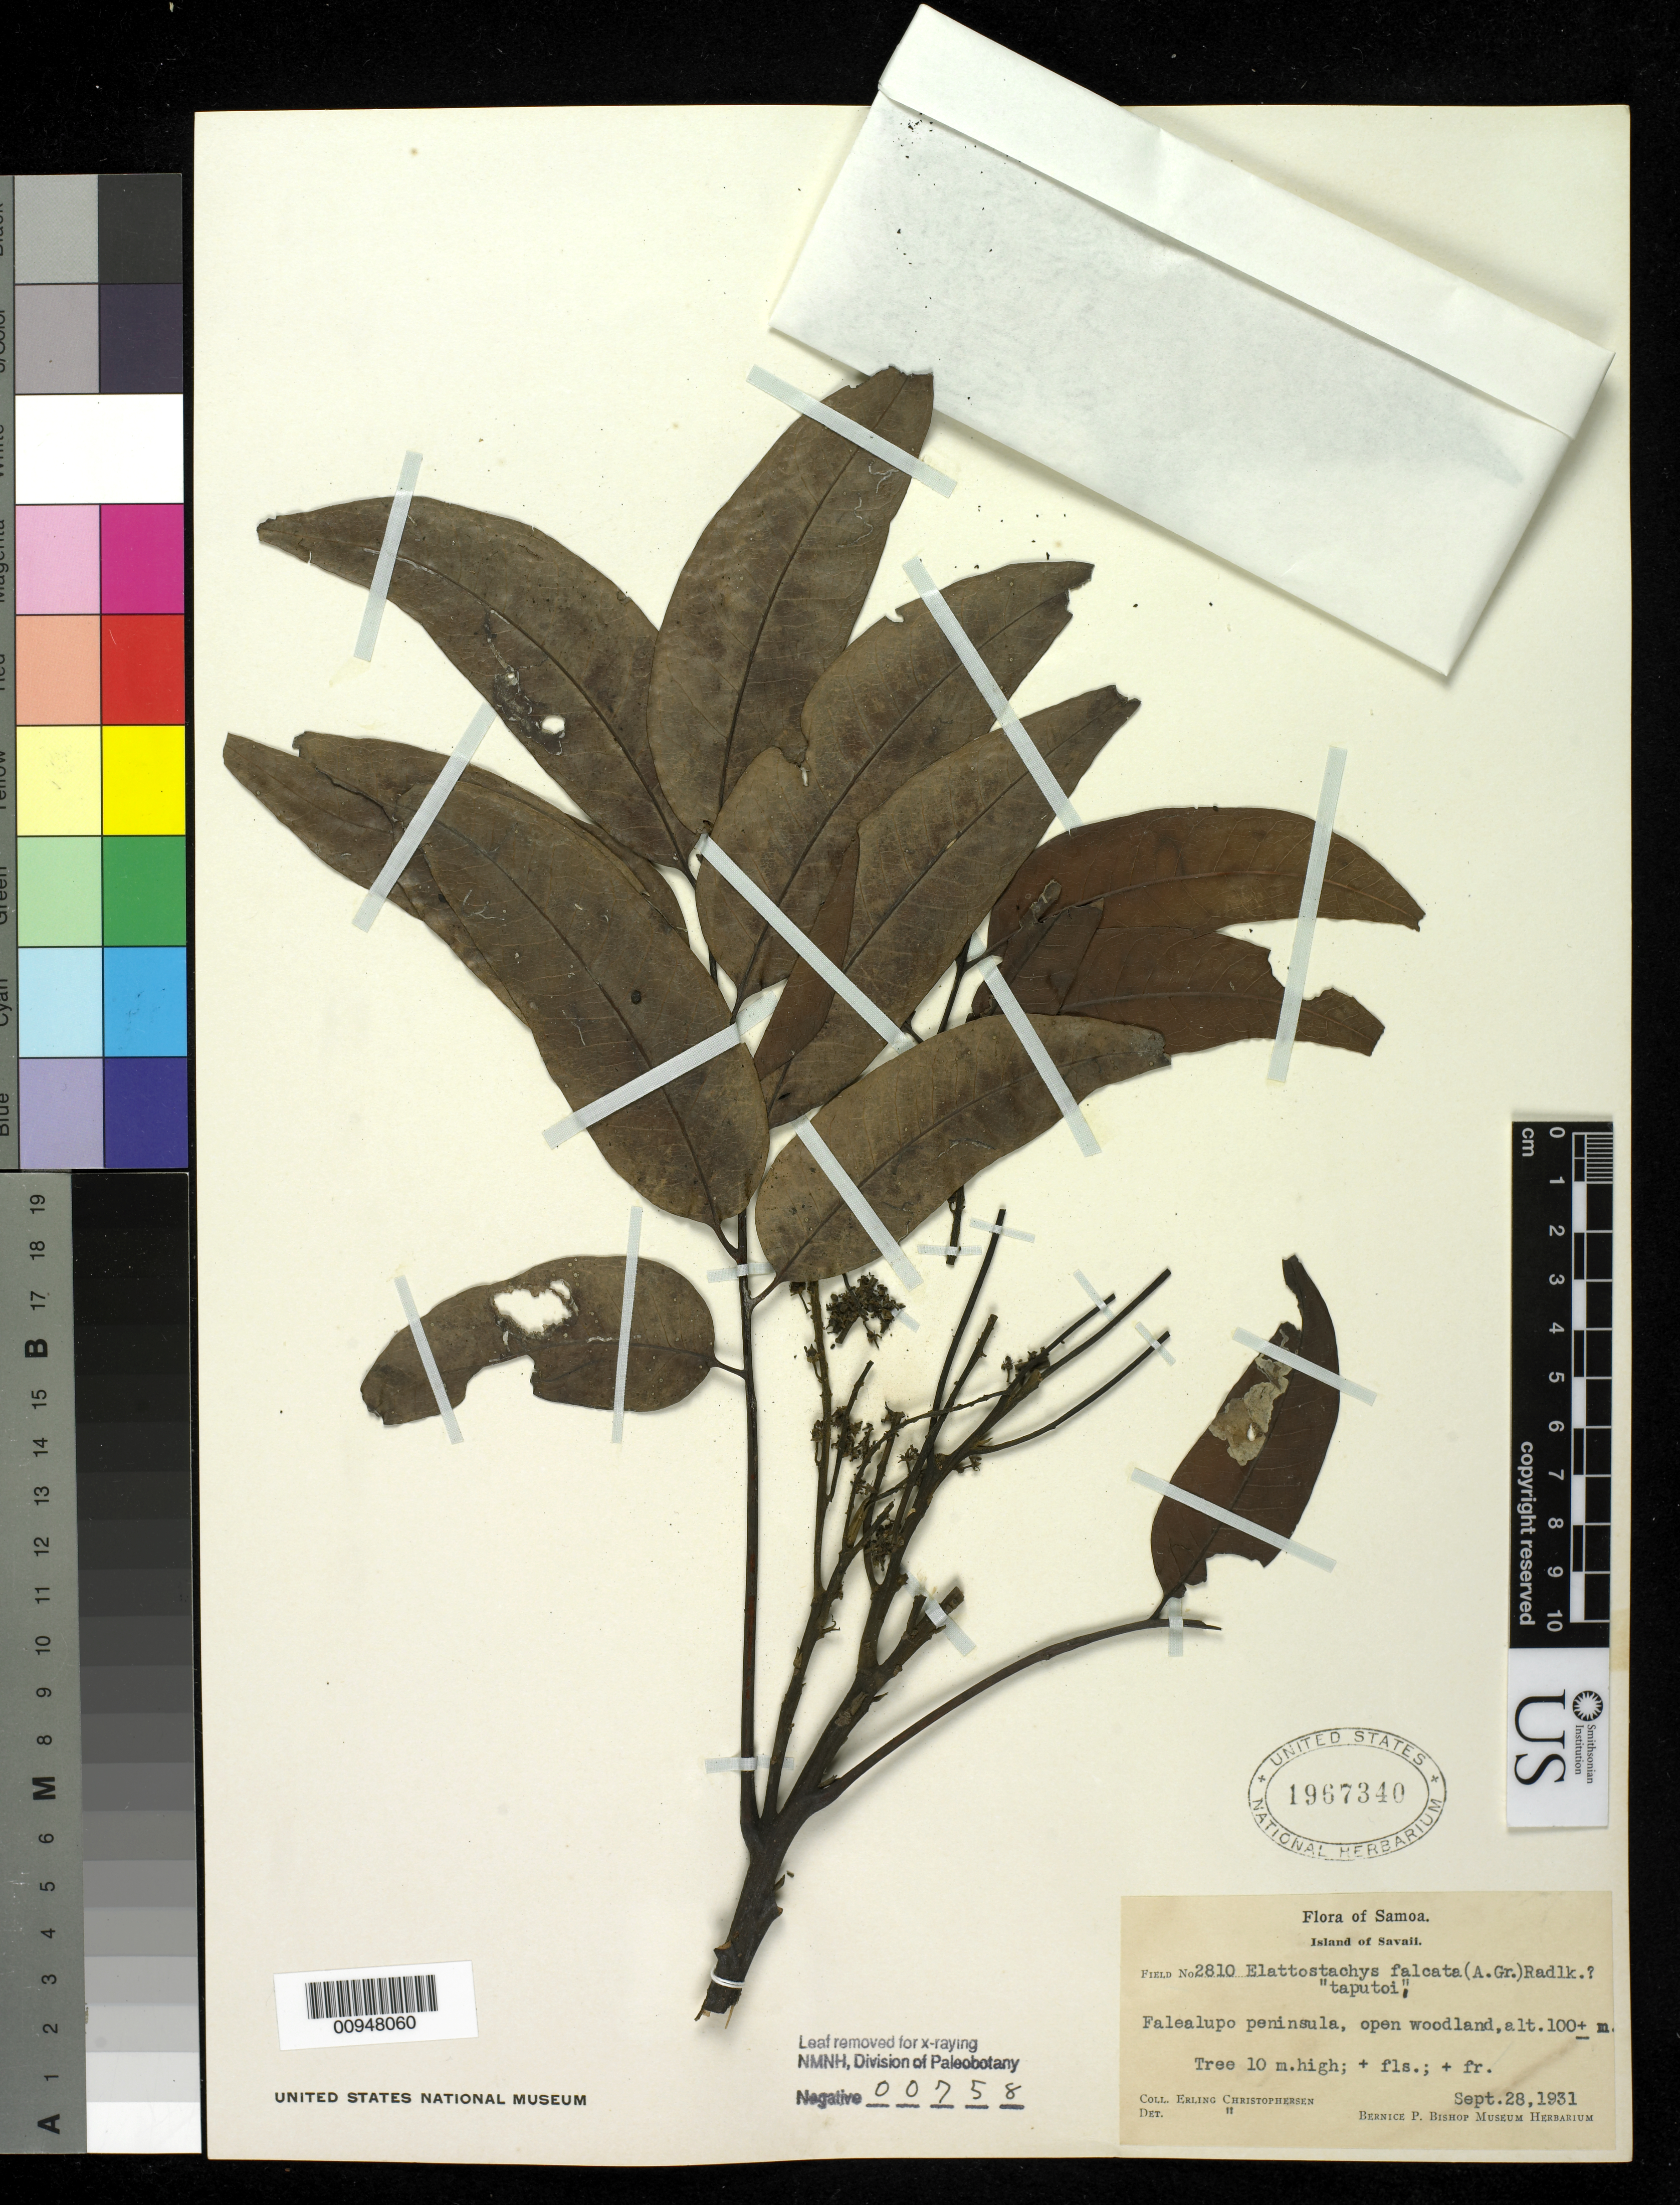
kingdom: Plantae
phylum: Tracheophyta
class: Magnoliopsida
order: Sapindales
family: Sapindaceae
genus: Elattostachys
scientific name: Elattostachys falcata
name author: (A. Gray) Radlk.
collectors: E. Christophersen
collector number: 2810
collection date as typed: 28 Sep 1931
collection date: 1931-09-28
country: Samoa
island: Savai'i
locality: Falealup Peninsula, open woodland.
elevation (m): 100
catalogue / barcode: US 1967340